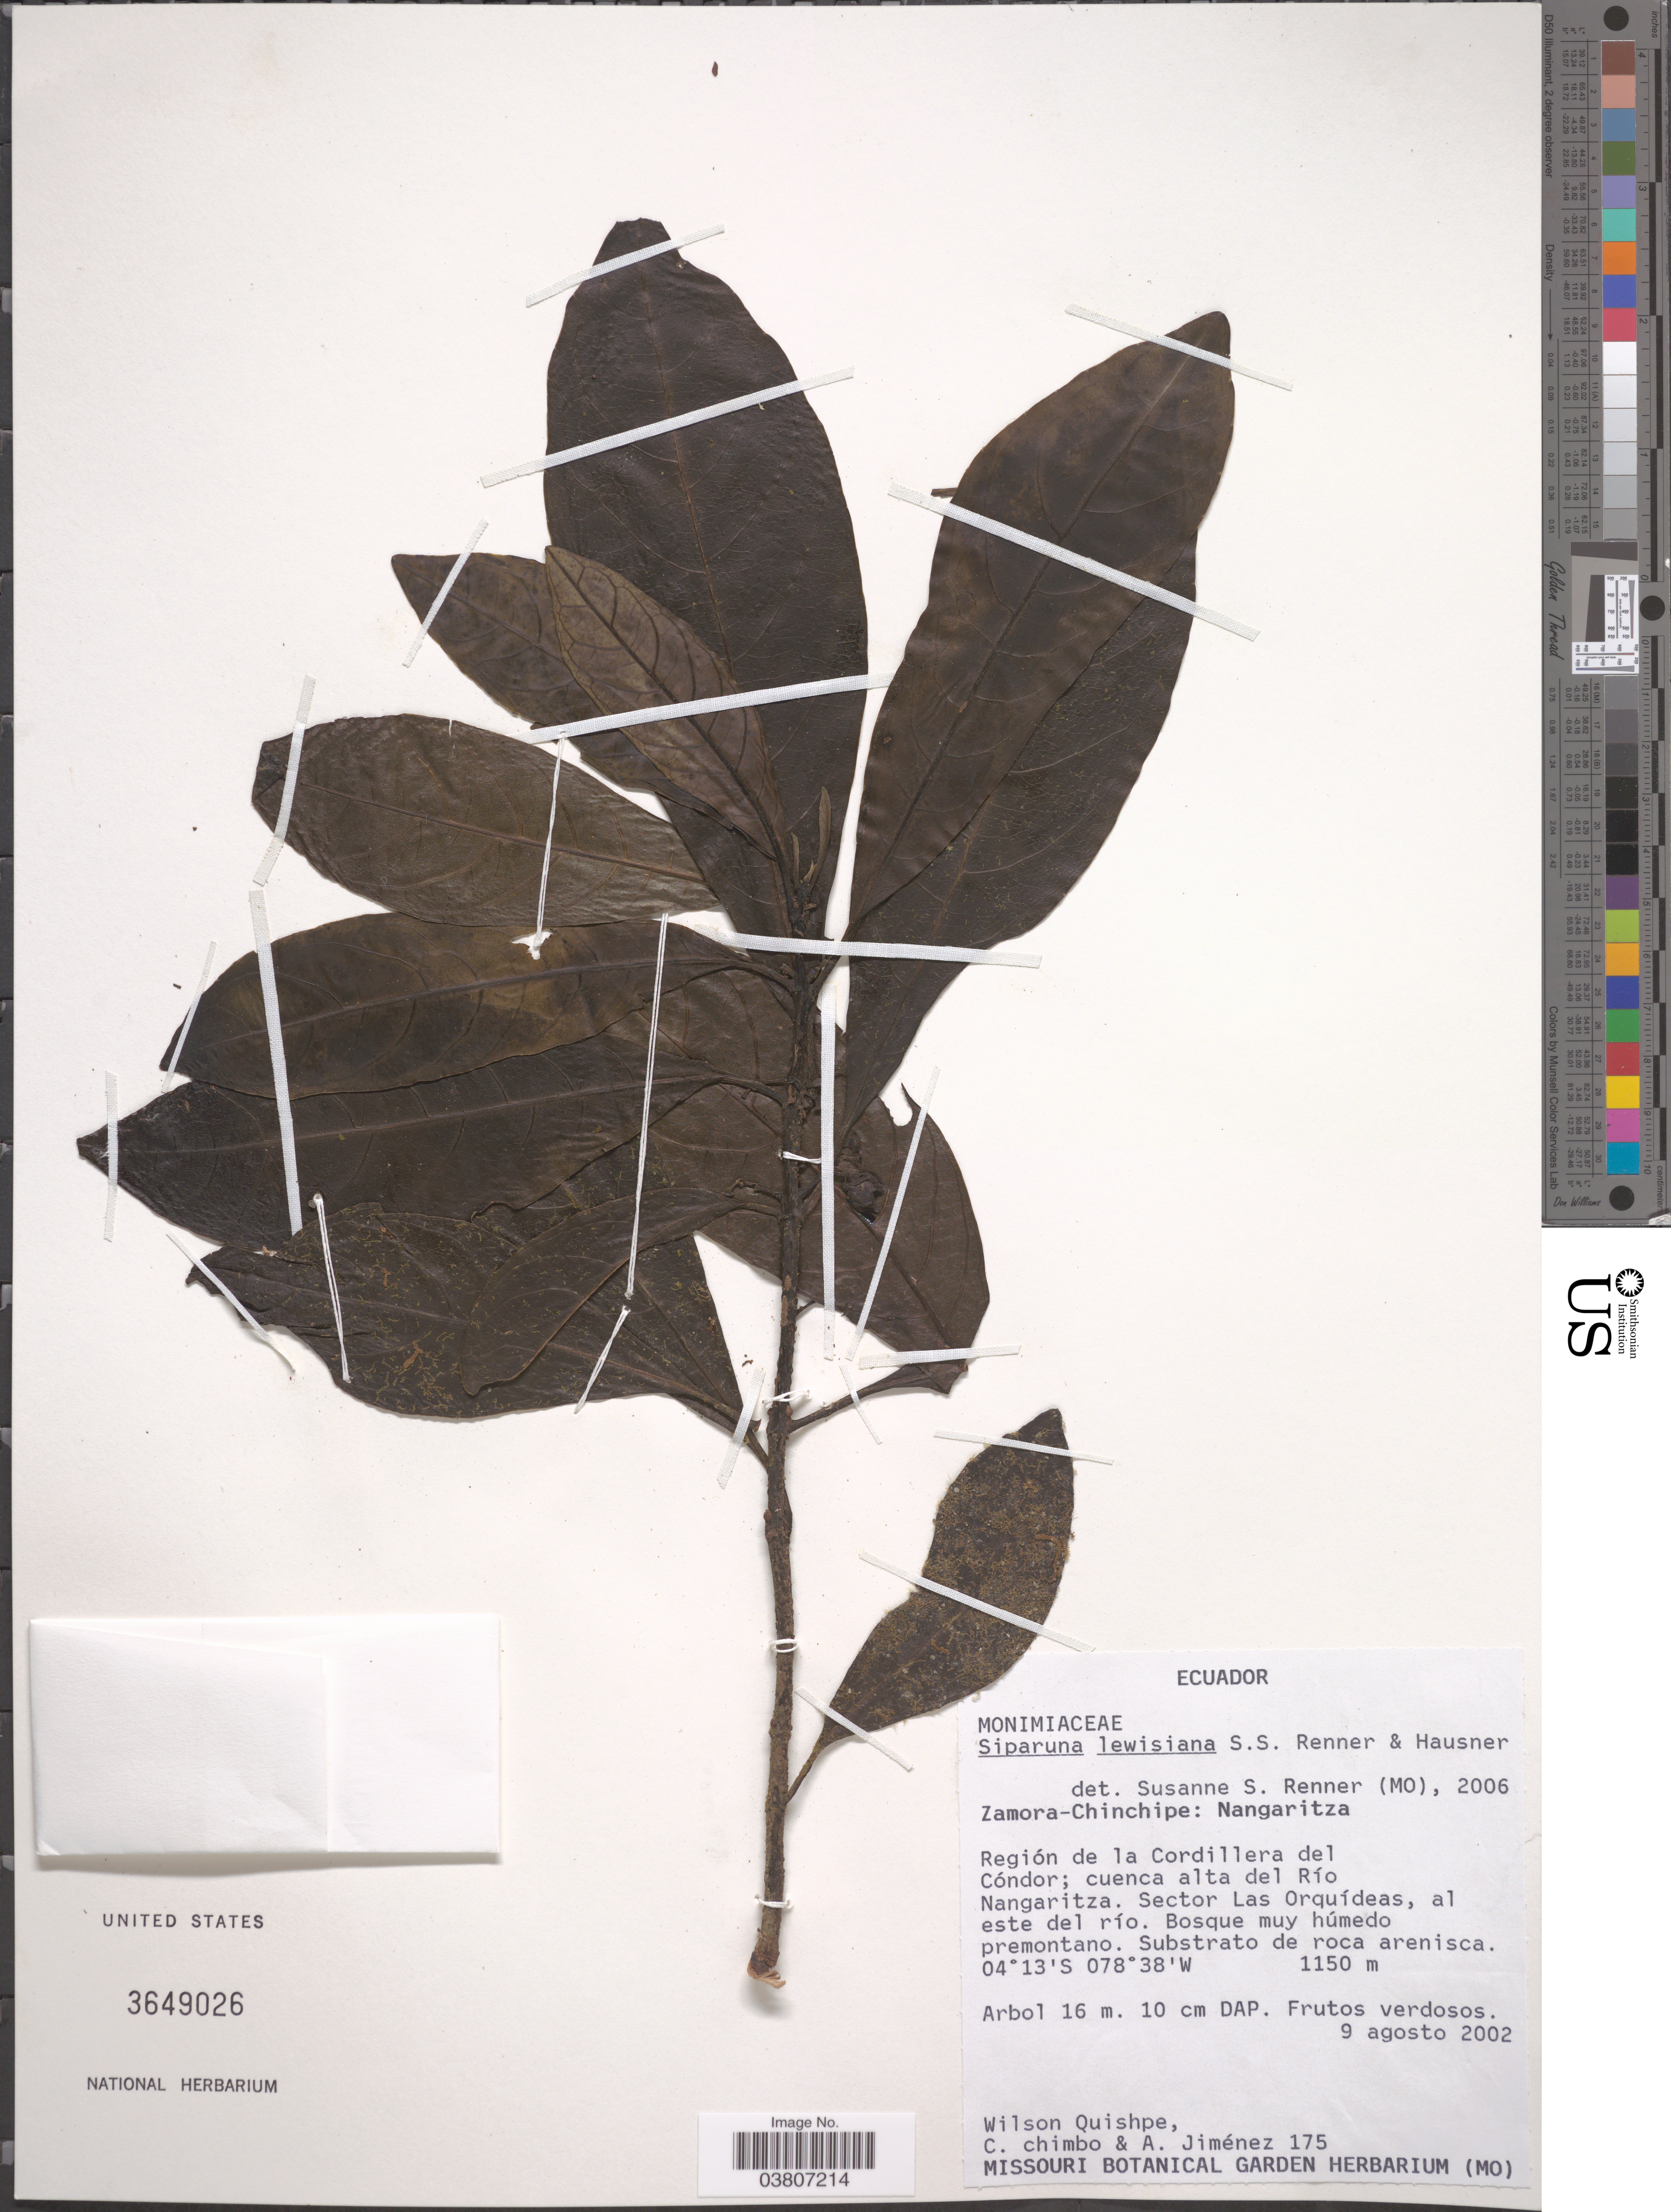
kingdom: Plantae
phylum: Tracheophyta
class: Magnoliopsida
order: Laurales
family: Siparunaceae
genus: Siparuna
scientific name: Siparuna lewisiana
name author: S.S. Renner & Hausner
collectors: W. Quishpe, C. Chimbo & A. Jiménez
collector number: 175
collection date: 2002-08-09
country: Ecuador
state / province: Zamora-Chinchipe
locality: Nangaritza. Región de la Cordillera del Cóndor; cuenca alta del Río Nangaritza. Sector Las Orquídeas, al este del río.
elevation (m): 1150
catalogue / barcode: US 3649026